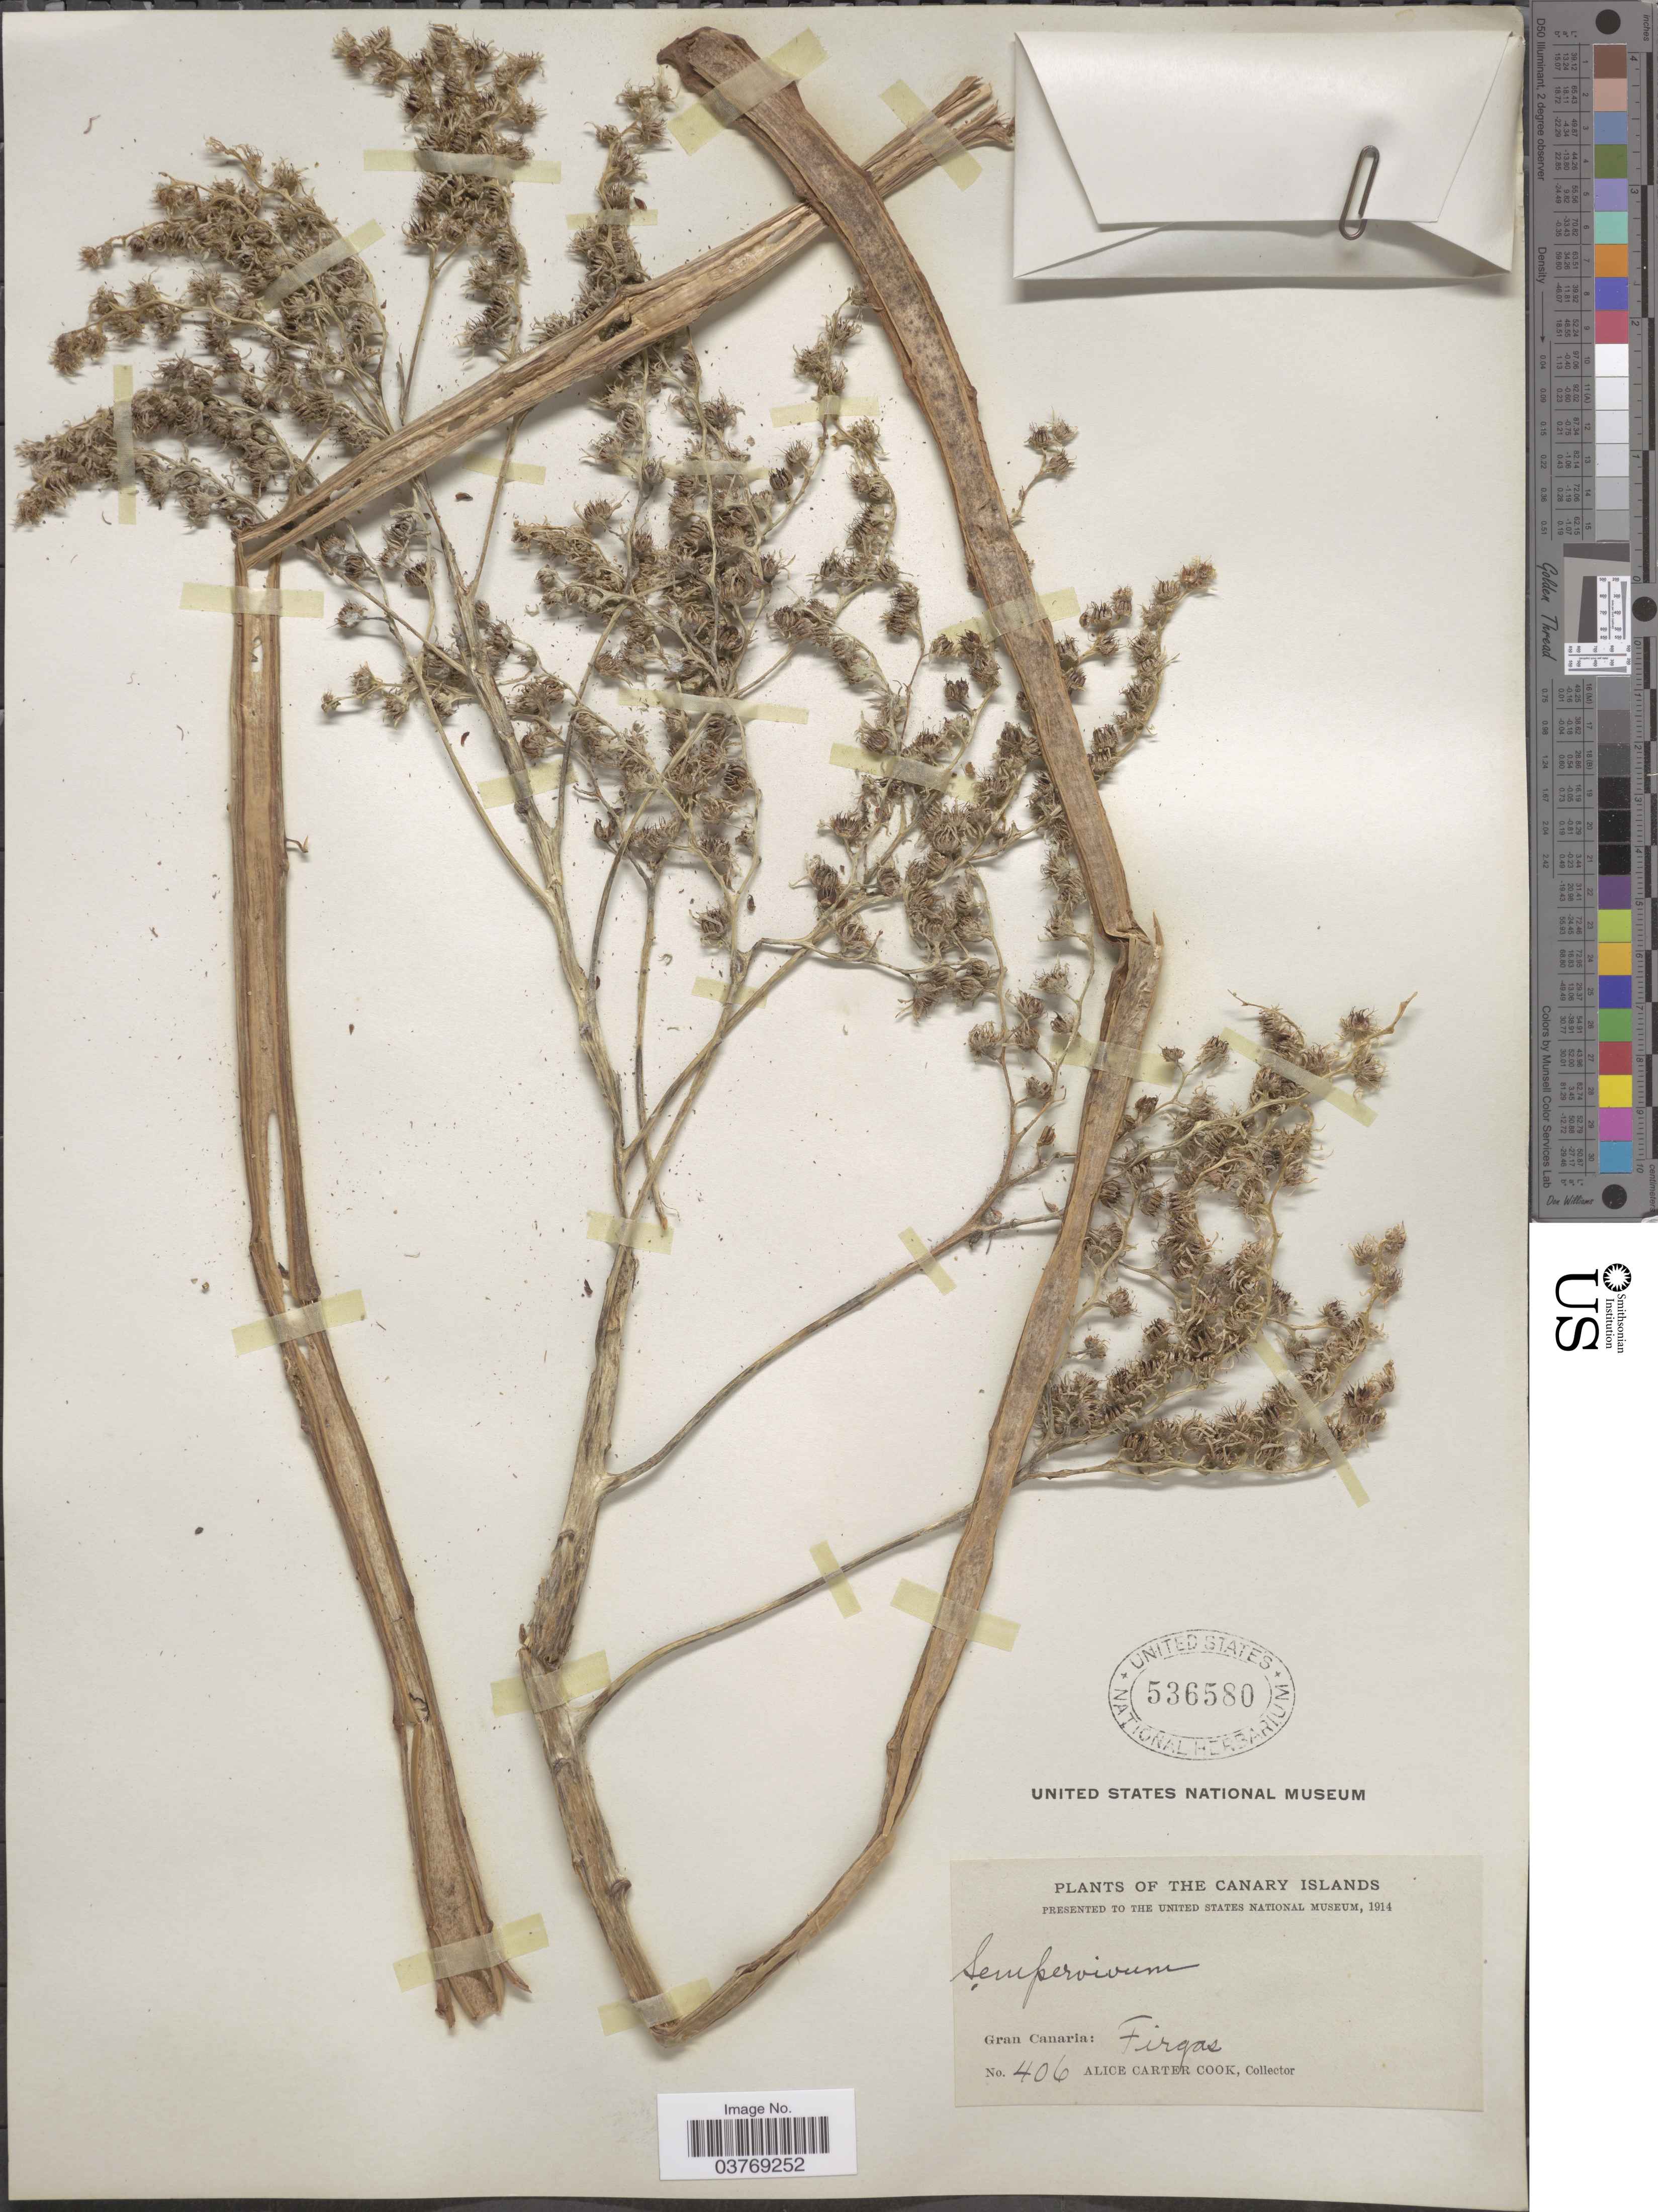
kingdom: Plantae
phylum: Tracheophyta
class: Magnoliopsida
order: Saxifragales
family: Crassulaceae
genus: Sempervivum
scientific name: Sempervivum sp.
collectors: Alice C. Cook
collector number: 406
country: Spain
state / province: Canarias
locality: The Canary Islands. Gran Canaria: Firgas.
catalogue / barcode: US 536580